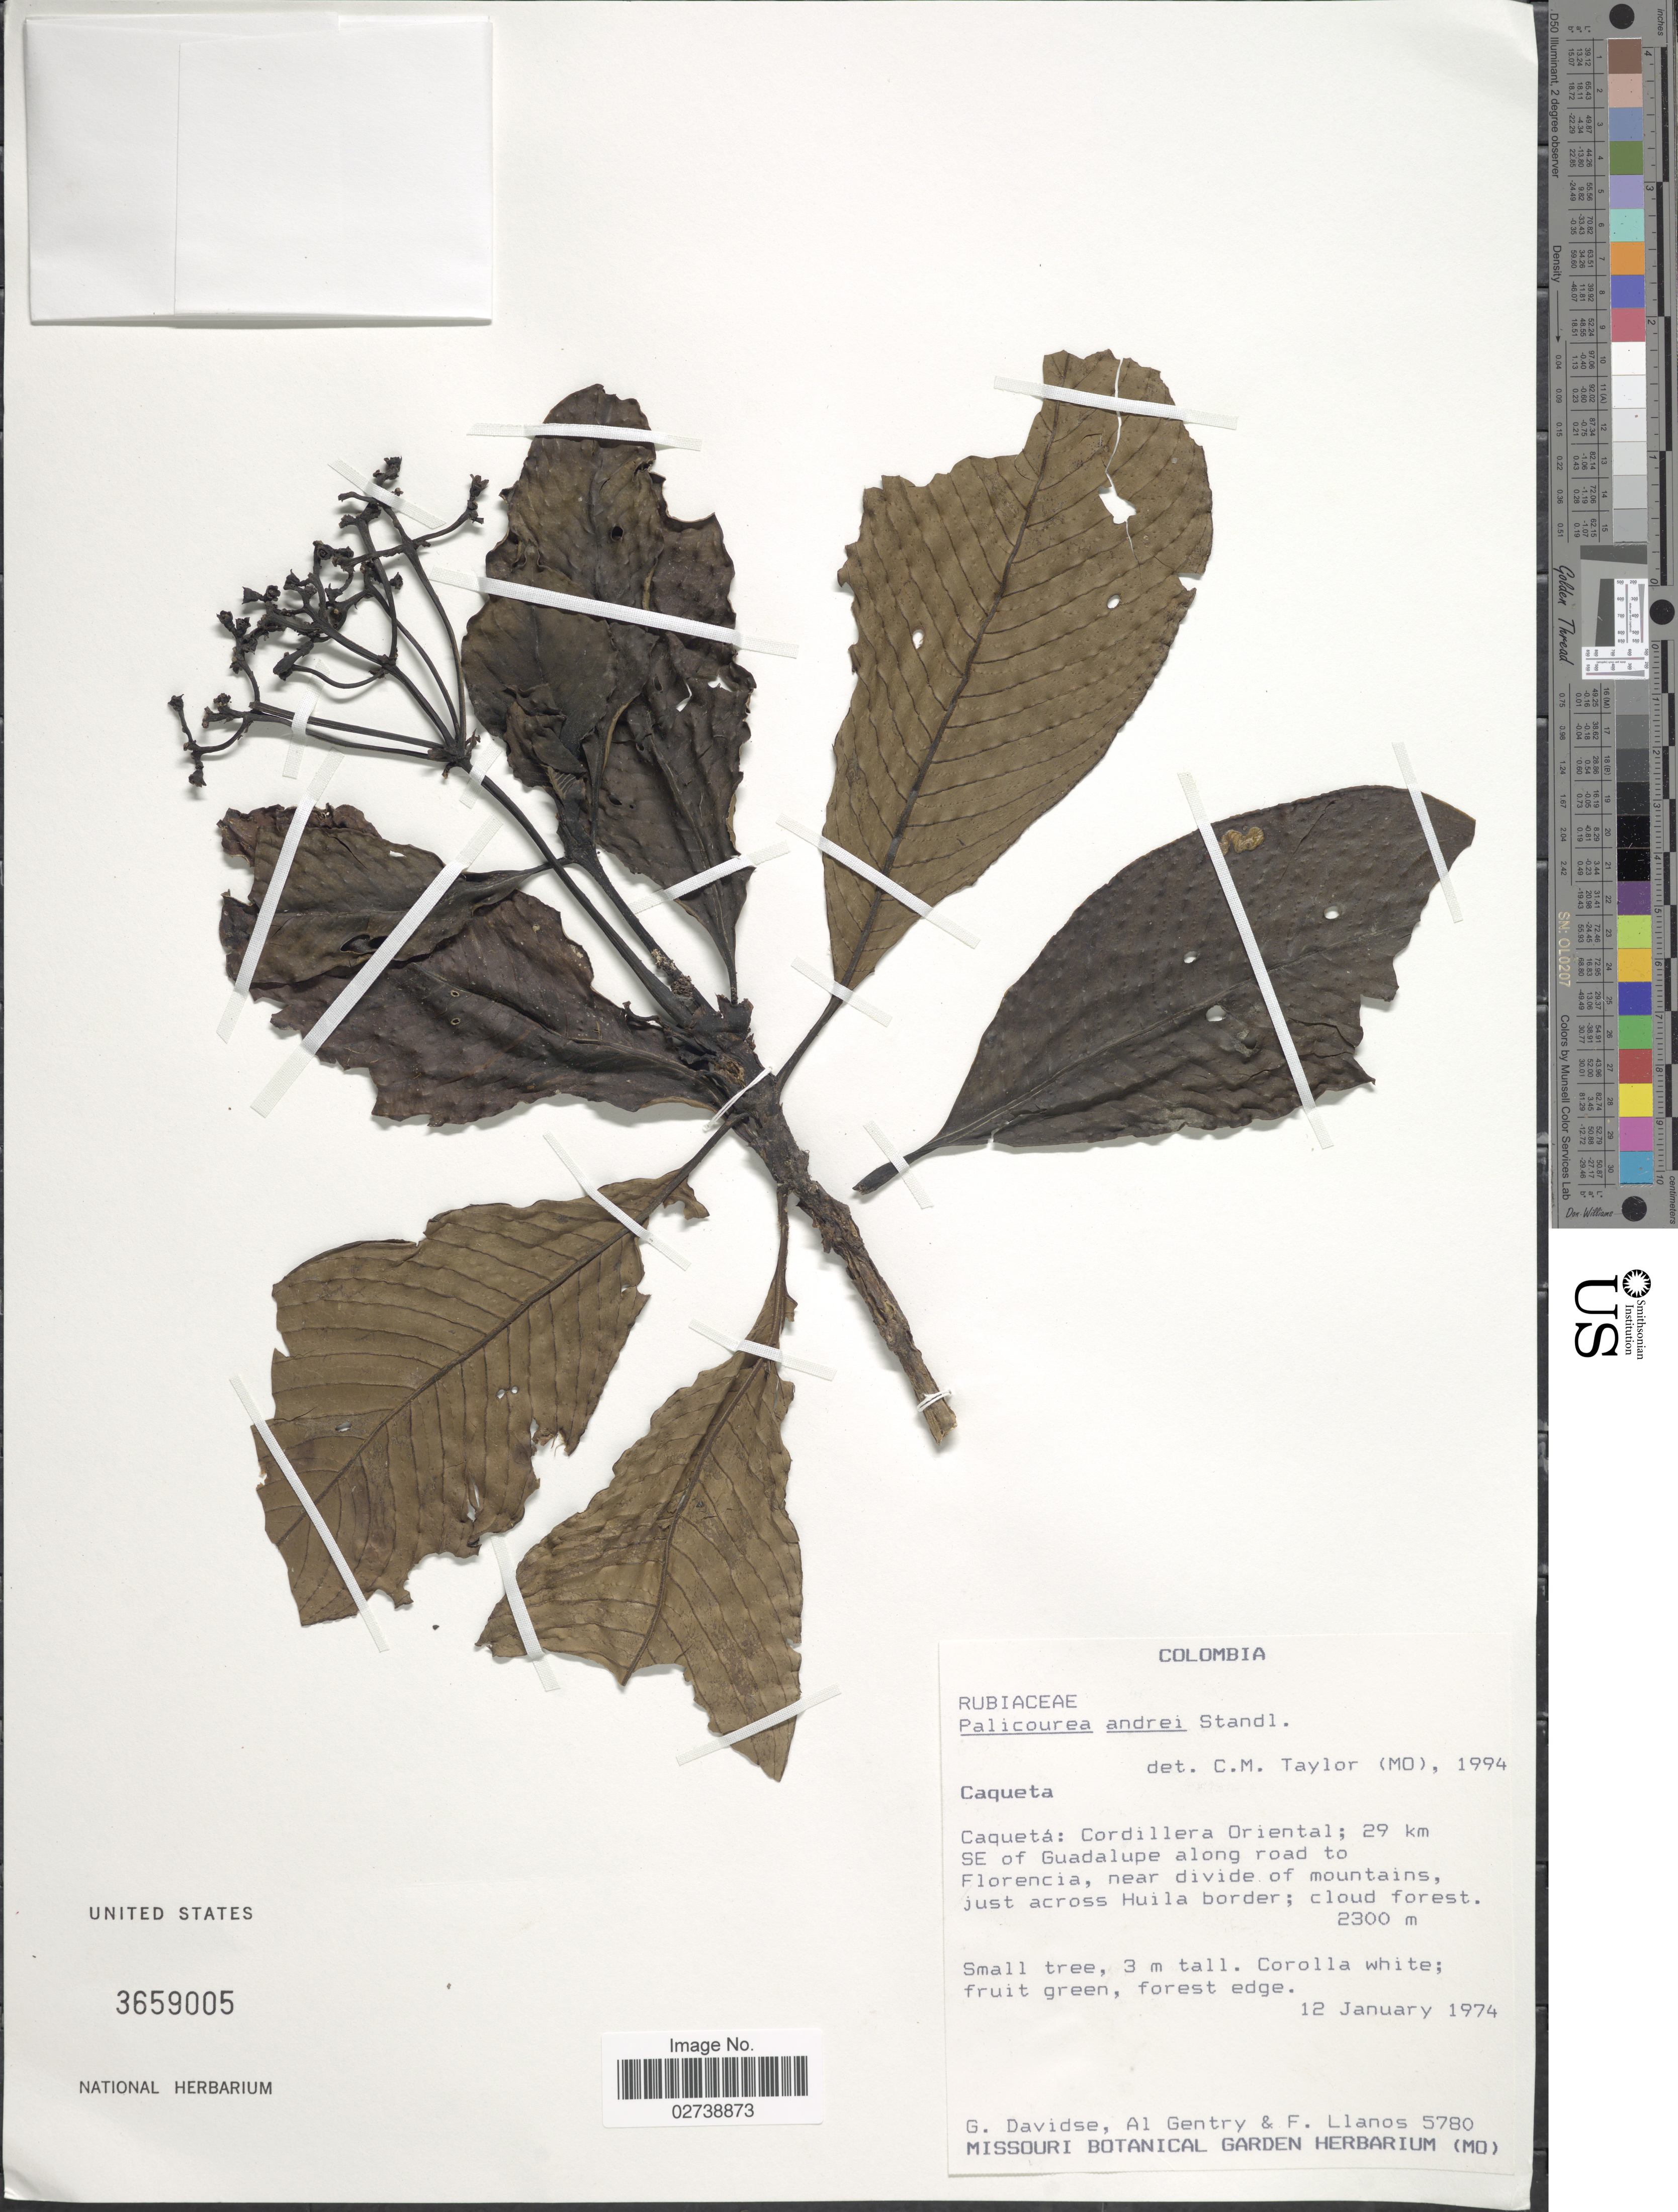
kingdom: Plantae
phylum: Tracheophyta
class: Magnoliopsida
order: Gentianales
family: Rubiaceae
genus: Palicourea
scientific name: Palicourea andrei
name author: Standl.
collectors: G. Davidse, A. H. Gentry & F. Llanos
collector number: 5780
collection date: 1974-01-12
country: Colombia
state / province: Caquetá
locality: Cordillera Oriental; 29 km SE of Guadalupe along road to Florencia, near divide of mountains, just across Huila border; cloud forest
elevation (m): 2300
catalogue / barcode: US 3659005